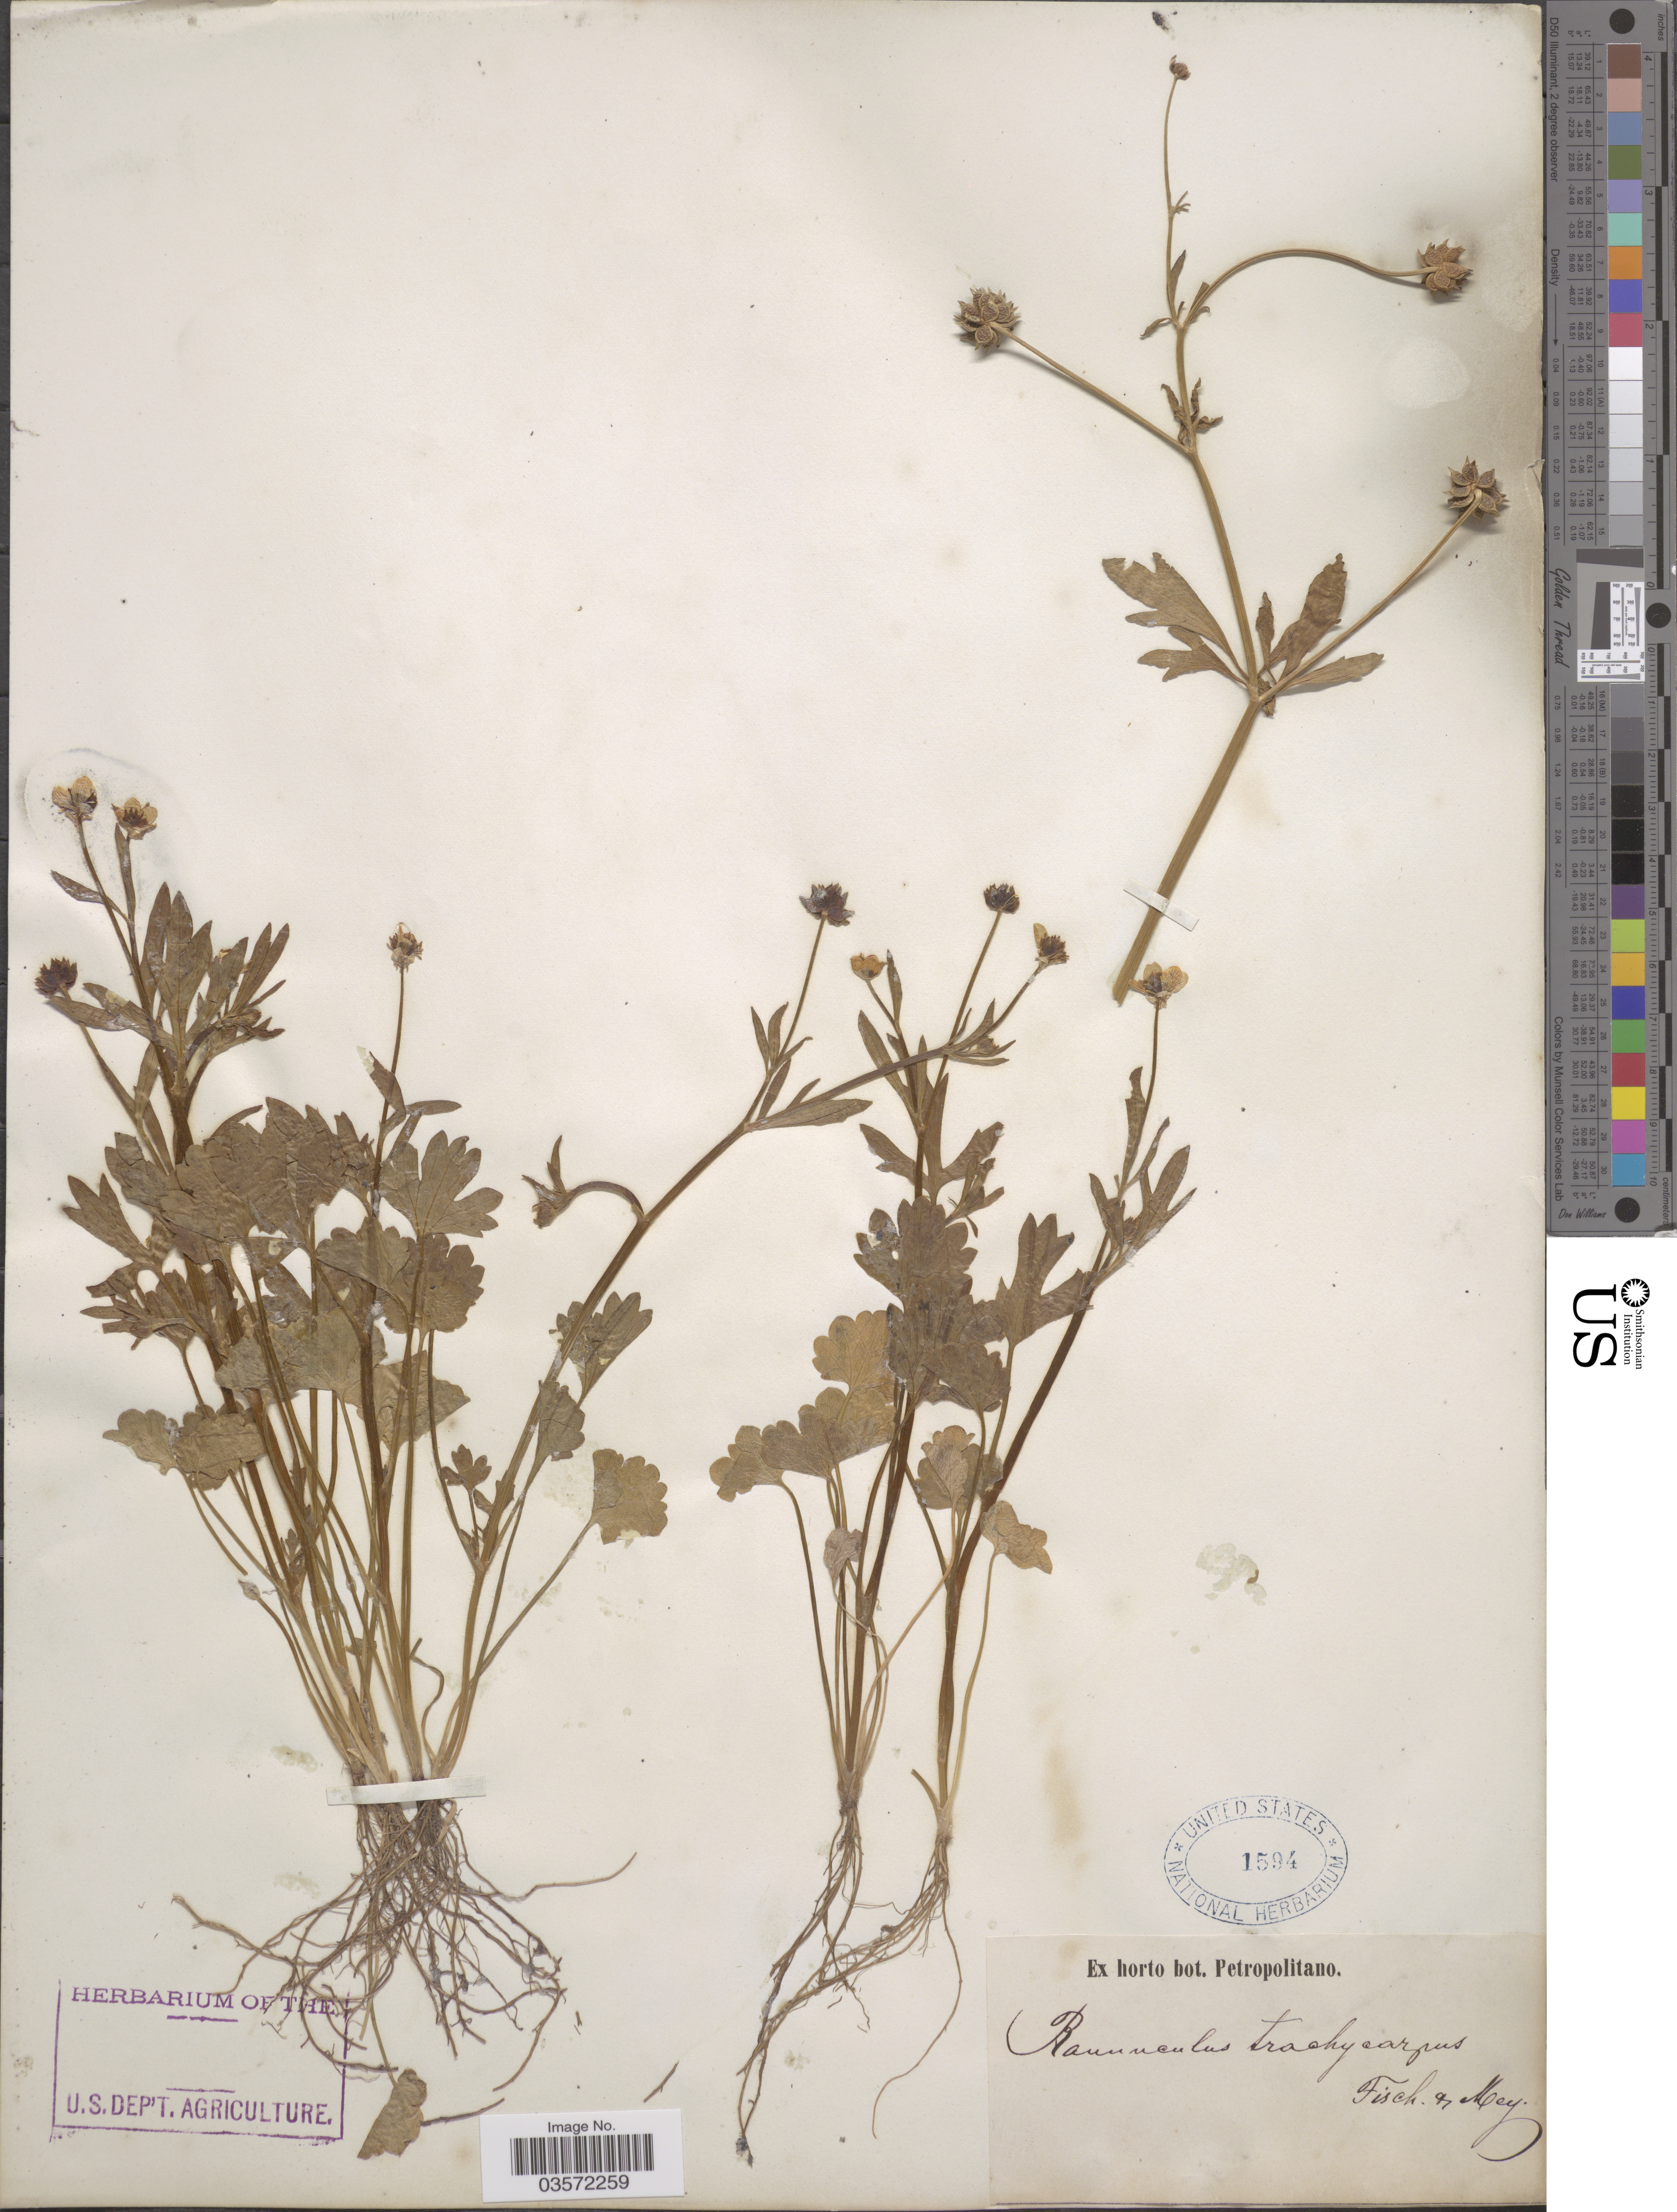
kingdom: Plantae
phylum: Tracheophyta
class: Magnoliopsida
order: Ranunculales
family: Ranunculaceae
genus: Ranunculus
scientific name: Ranunculus trachycarpus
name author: Fisch. & C.A. Mey.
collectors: ex Horto Bot. Petropolitano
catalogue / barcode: US 1594